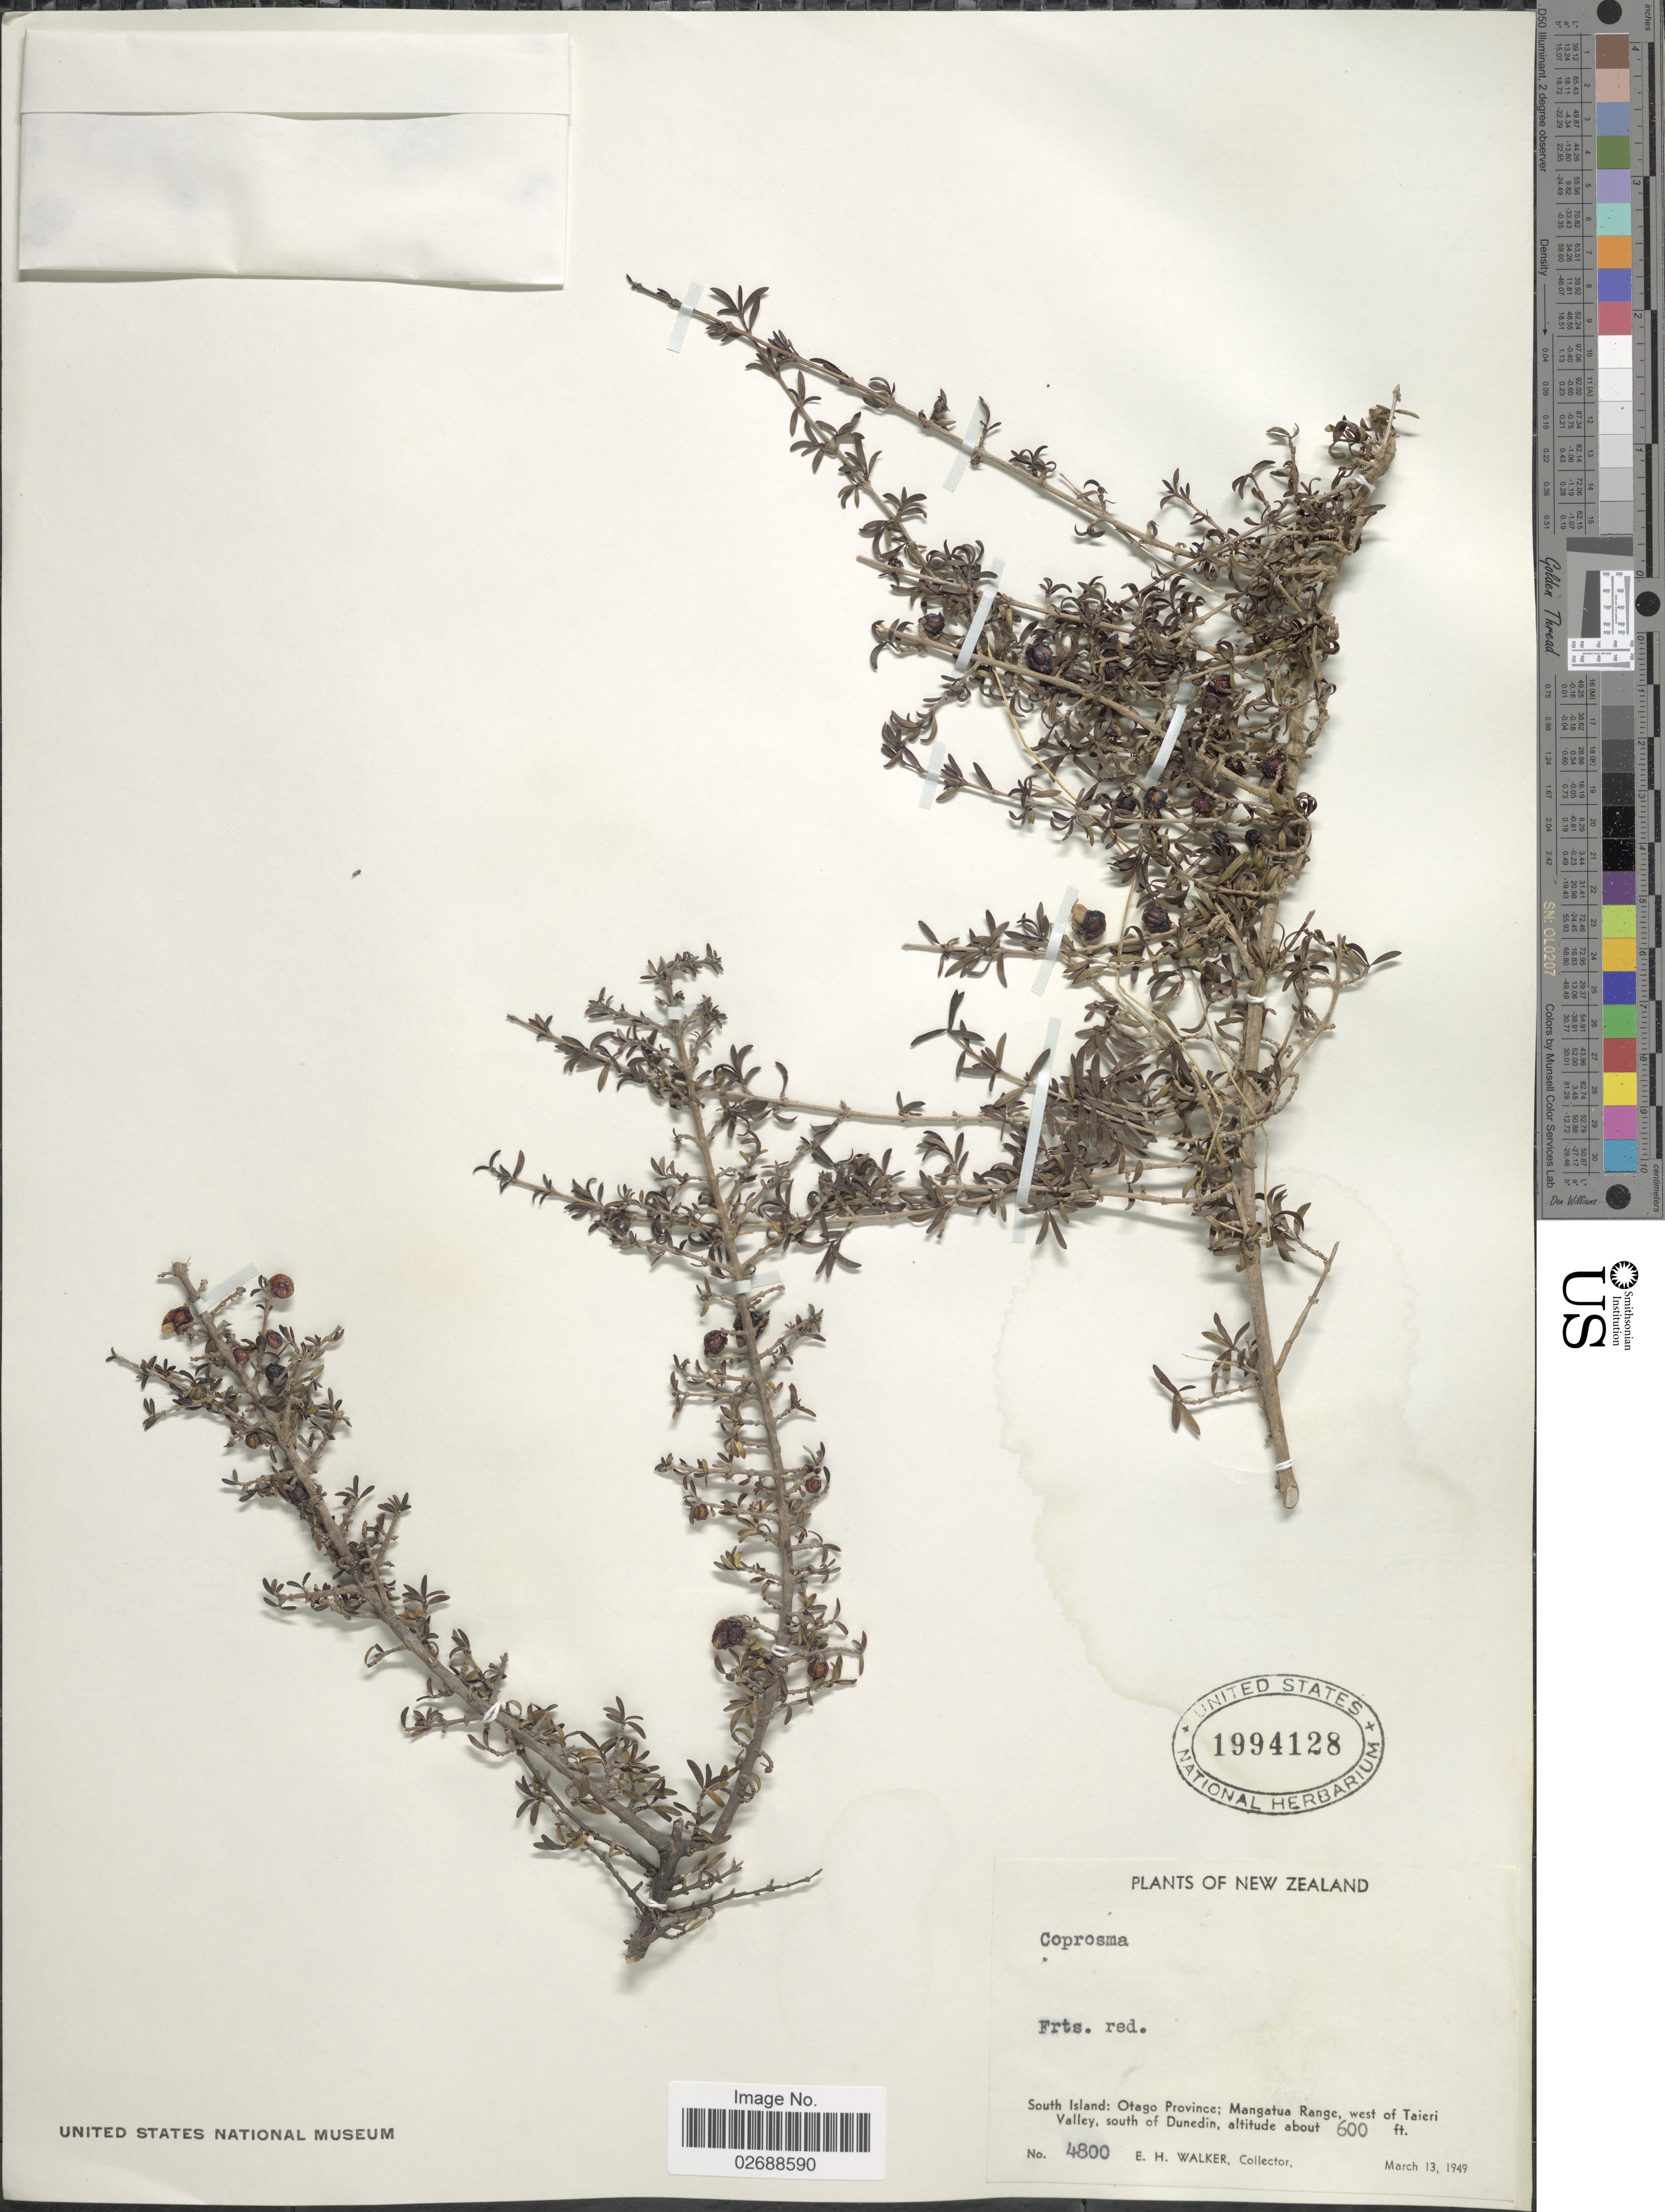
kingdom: Plantae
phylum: Tracheophyta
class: Magnoliopsida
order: Gentianales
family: Rubiaceae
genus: Coprosma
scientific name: Coprosma sp.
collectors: E. H. Walker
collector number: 4800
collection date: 1949-03-13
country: New Zealand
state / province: Otago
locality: South Island: Otago Province: Mangatua Range, west of Taieri Valley, south of Dunedin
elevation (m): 183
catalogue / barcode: US 1994128